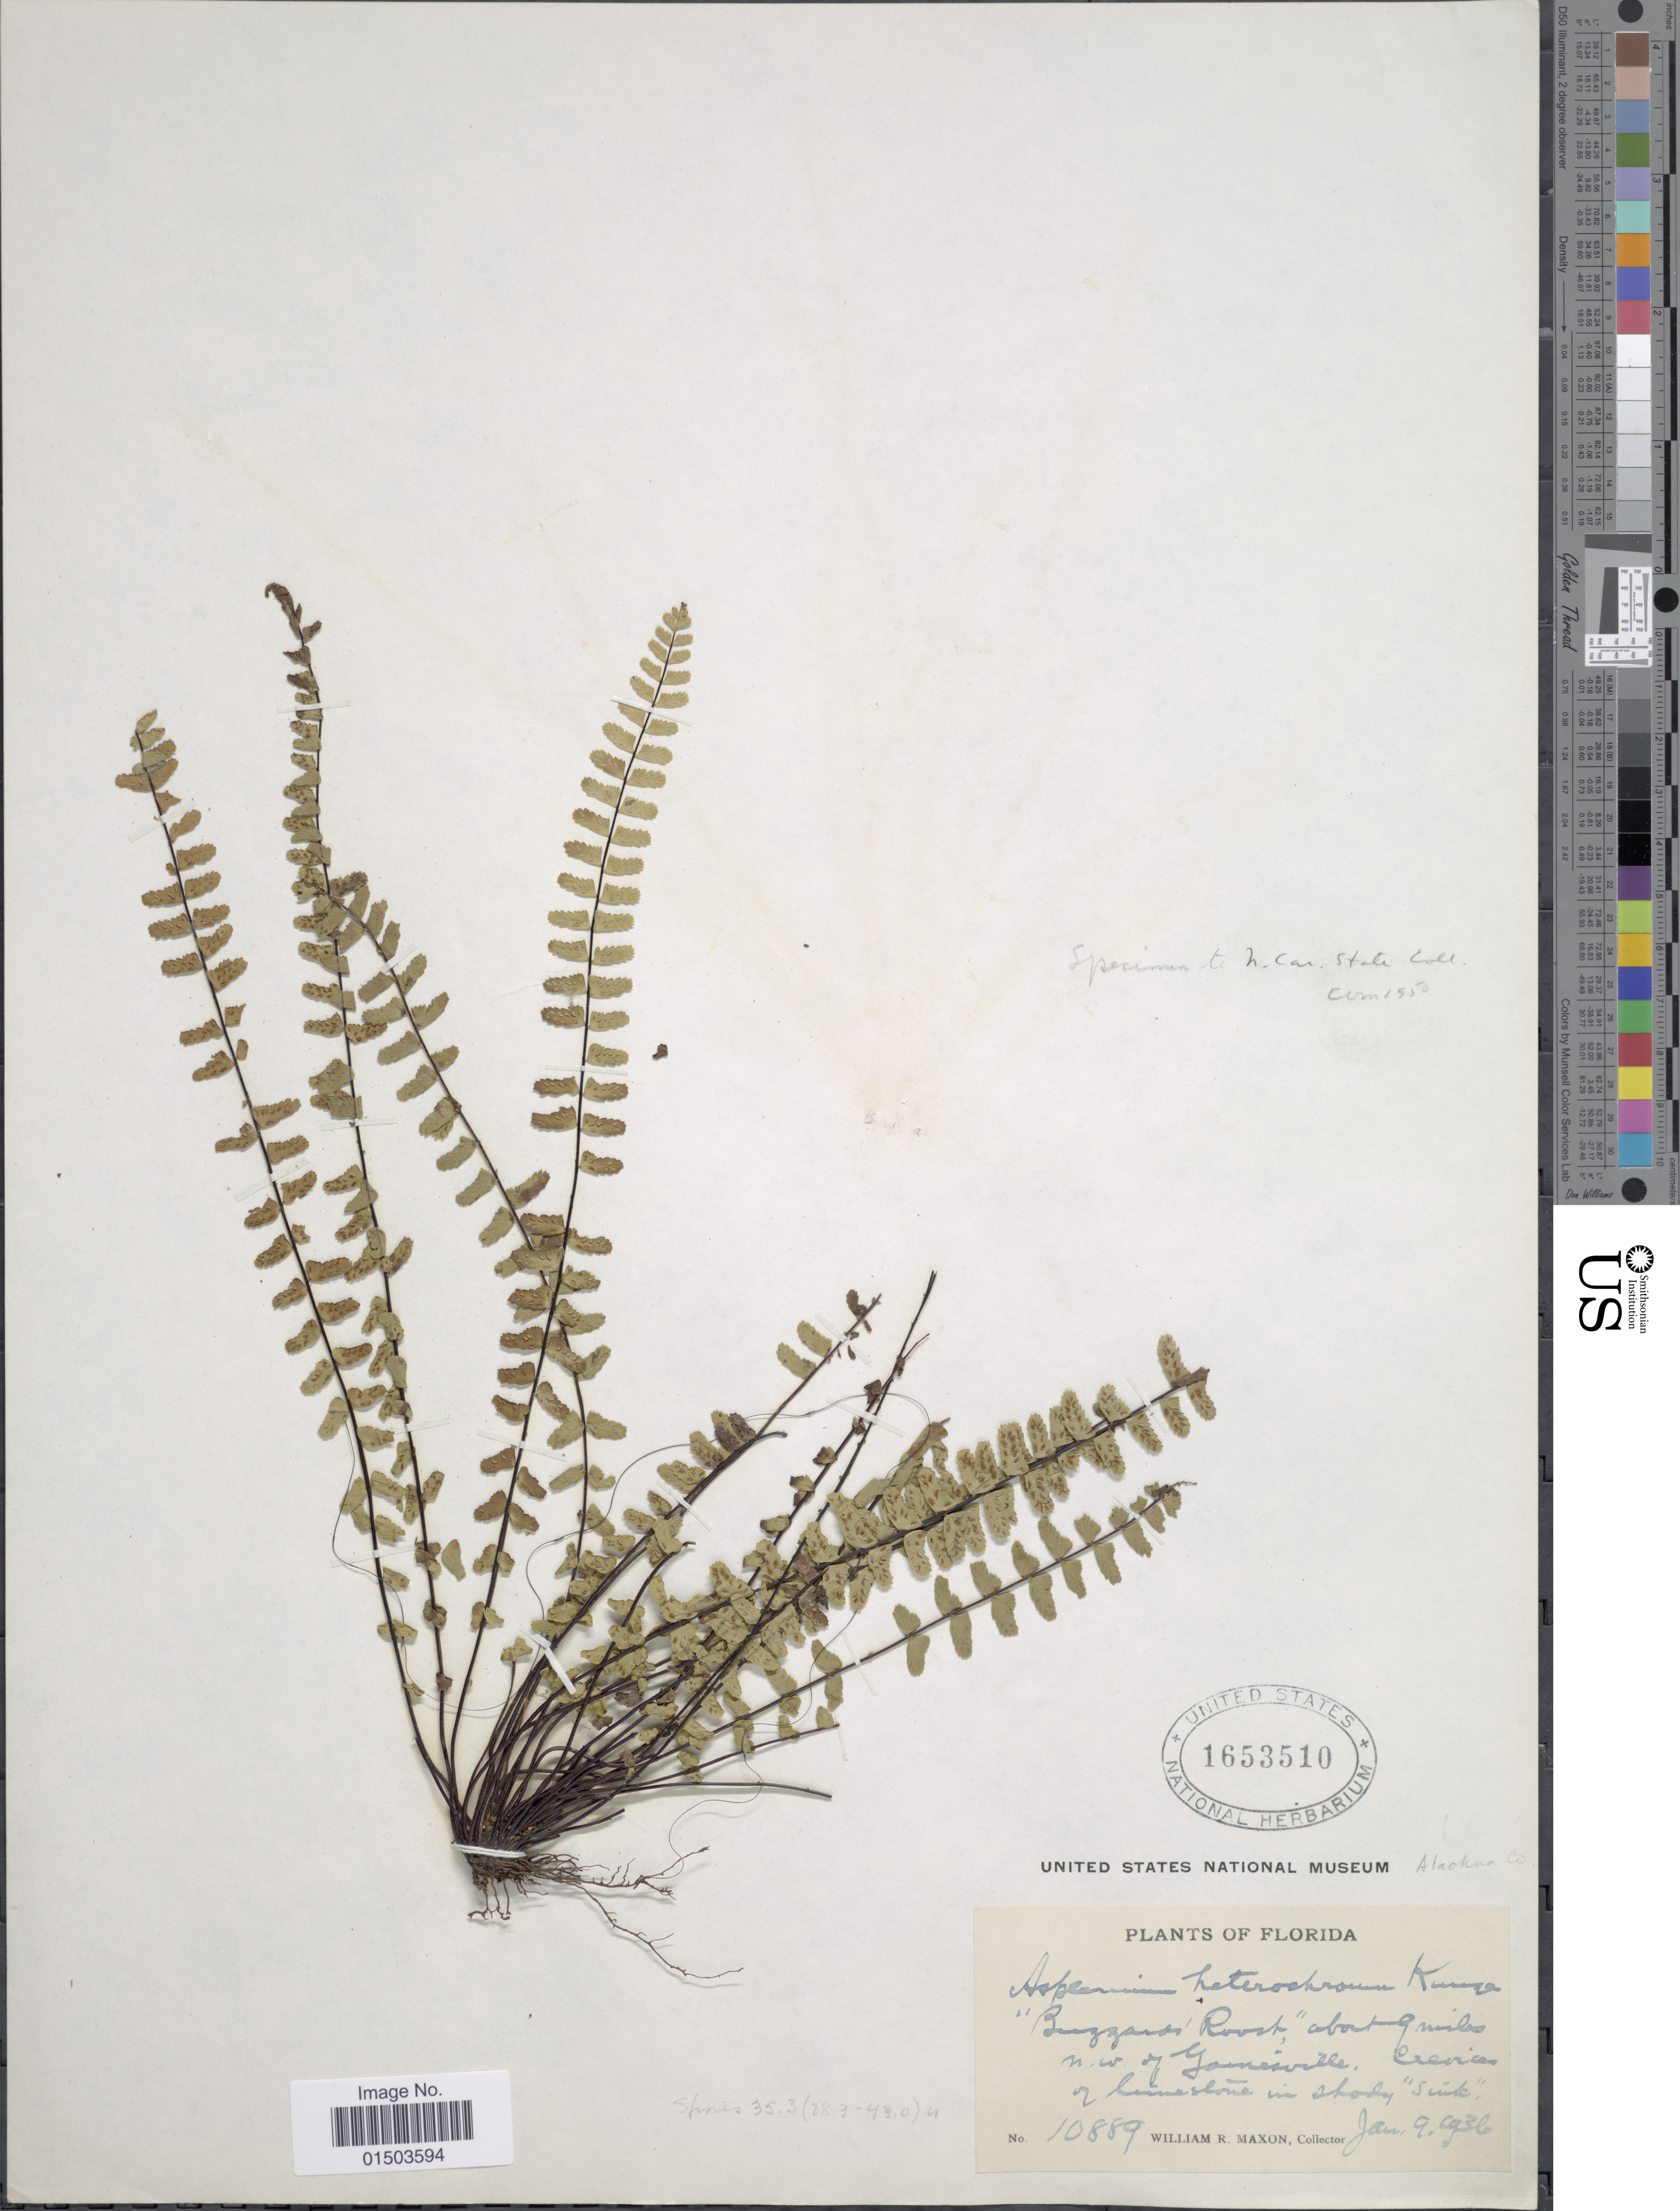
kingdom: Plantae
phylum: Tracheophyta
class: Polypodiopsida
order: Polypodiales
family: Aspleniaceae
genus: Asplenium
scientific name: Asplenium heterochroum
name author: Kunze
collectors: W. R. Maxon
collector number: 10889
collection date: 1936-01-09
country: United States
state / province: Florida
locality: Florida. "buzzards Roost", about 9 miles n.w. of Gainesville.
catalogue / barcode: US 1653510